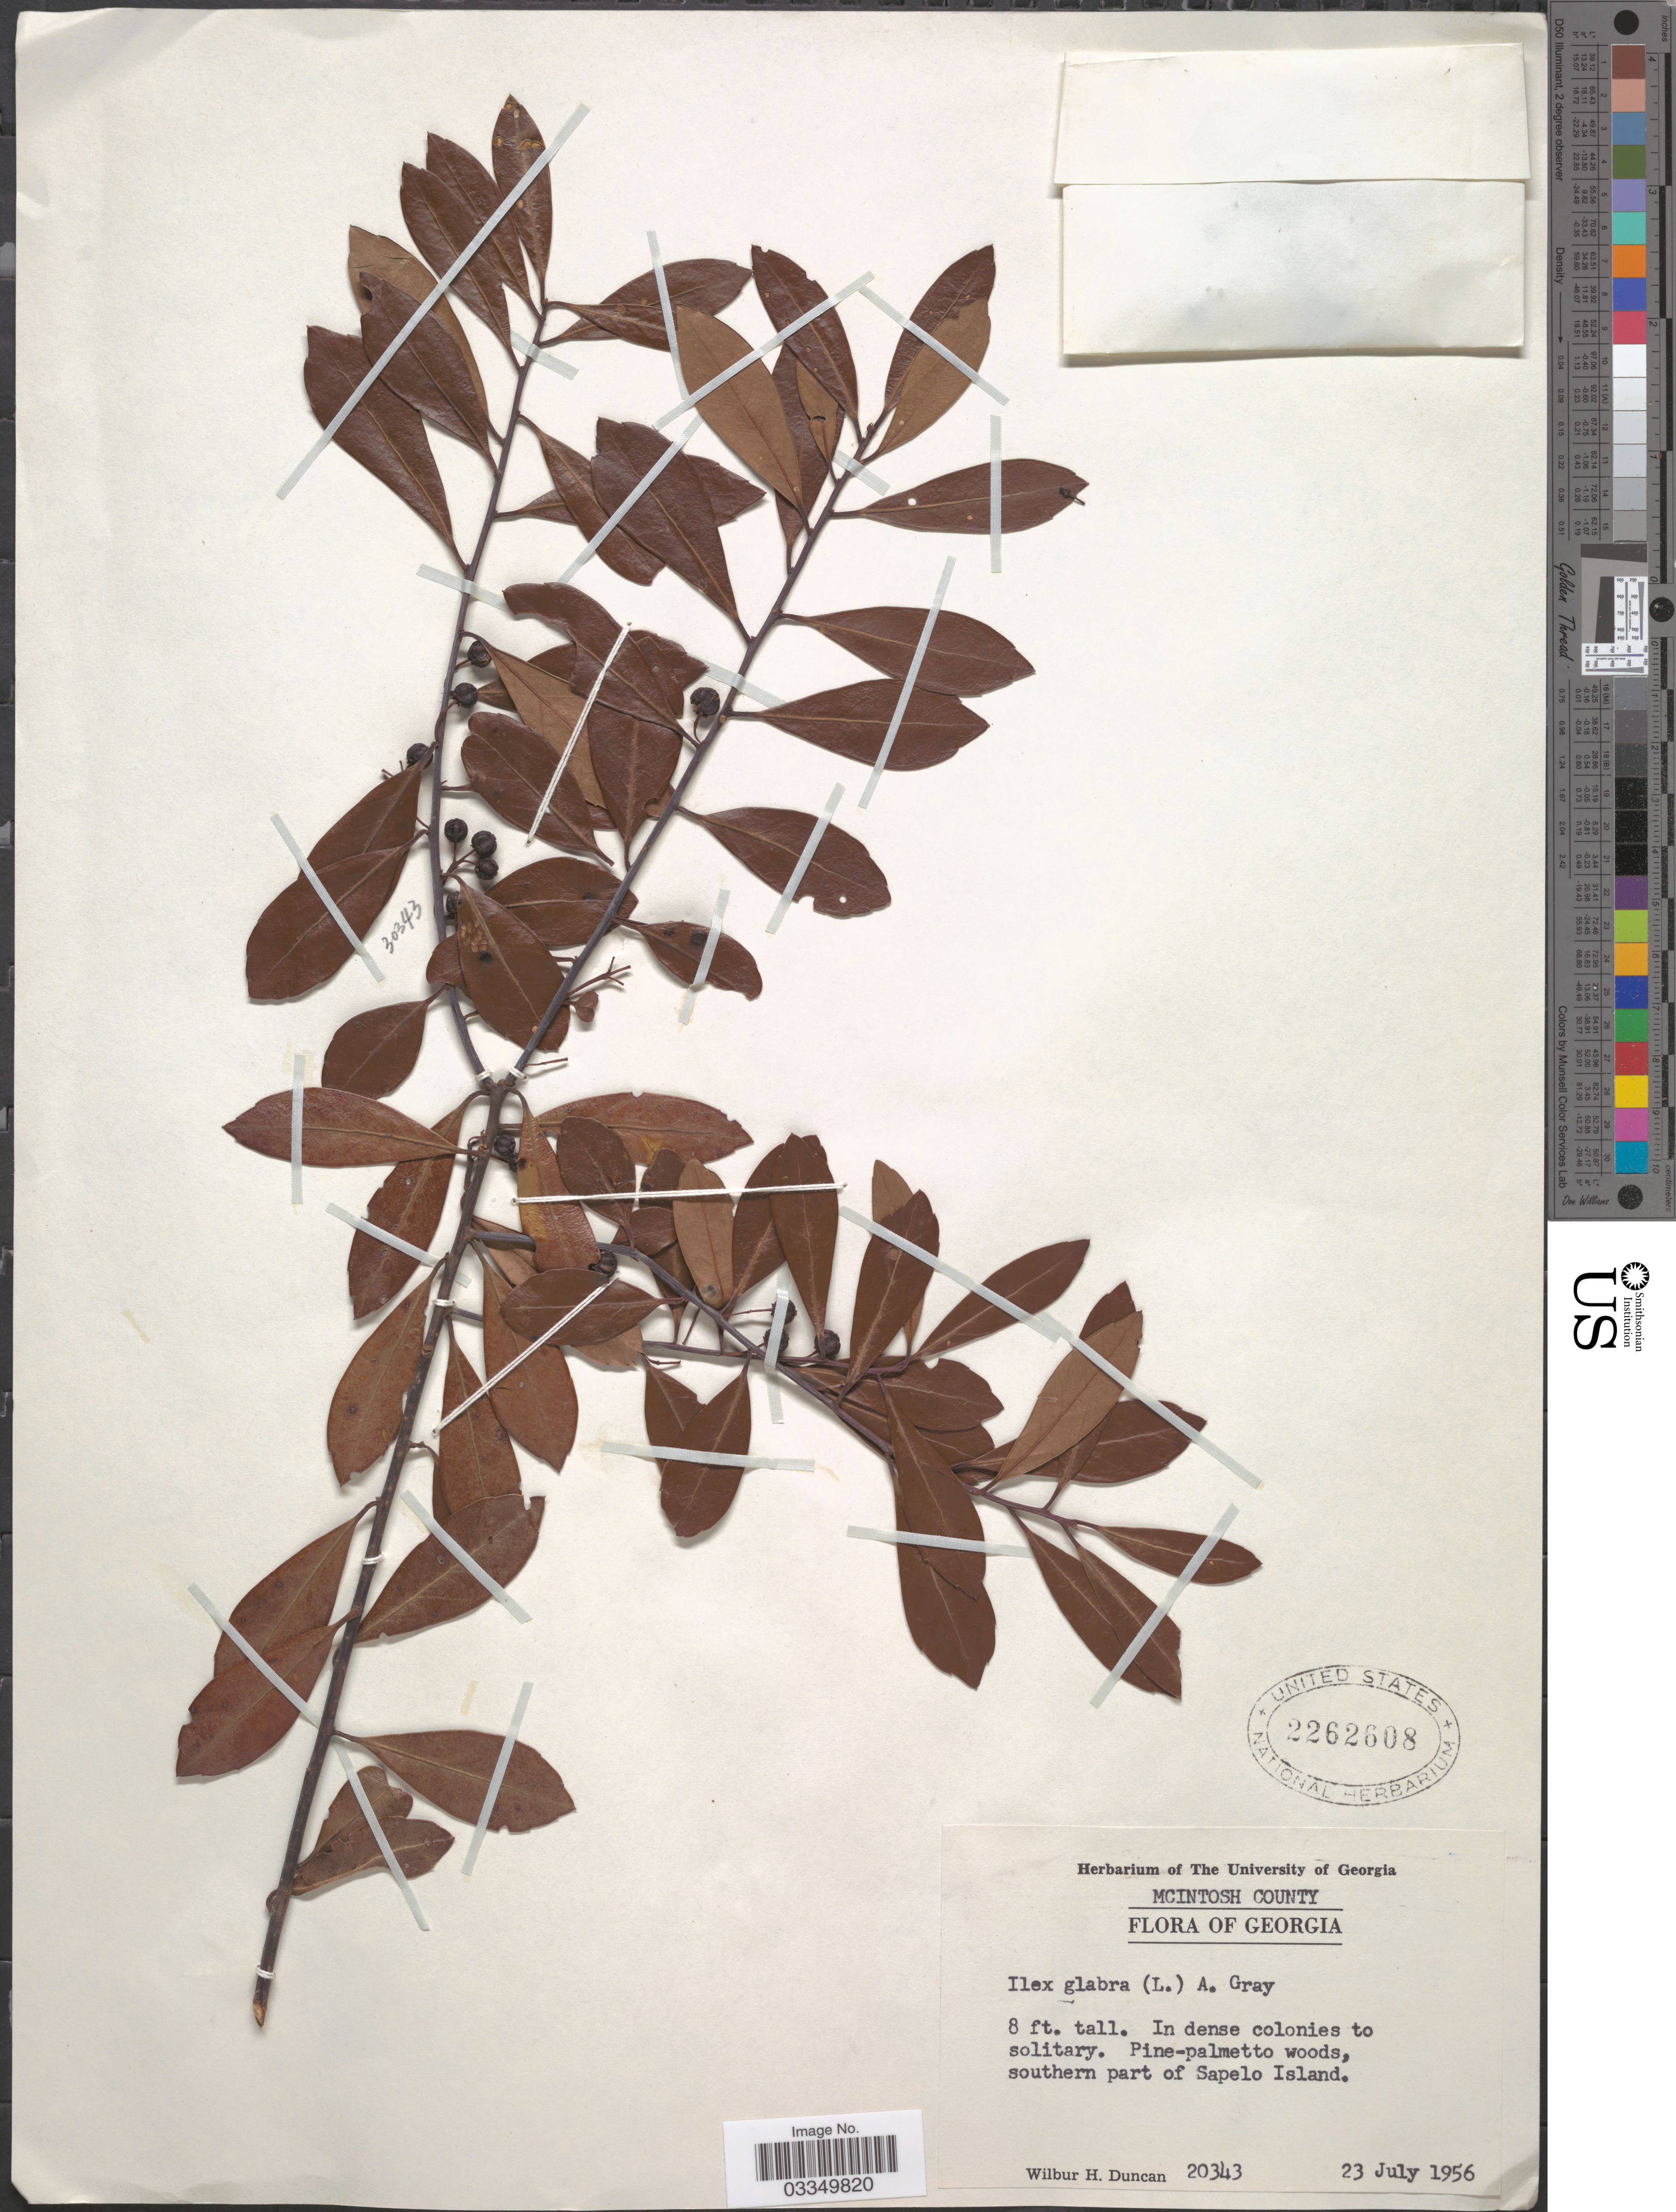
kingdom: Plantae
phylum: Tracheophyta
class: Magnoliopsida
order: Aquifoliales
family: Aquifoliaceae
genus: Ilex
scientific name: Ilex glabra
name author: (L.) A. Gray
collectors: W. H. Duncan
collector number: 20343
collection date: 1956-07-23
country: United States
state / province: Georgia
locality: McIntosh County. Southern part of Sapelo Islands.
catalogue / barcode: US 2262608